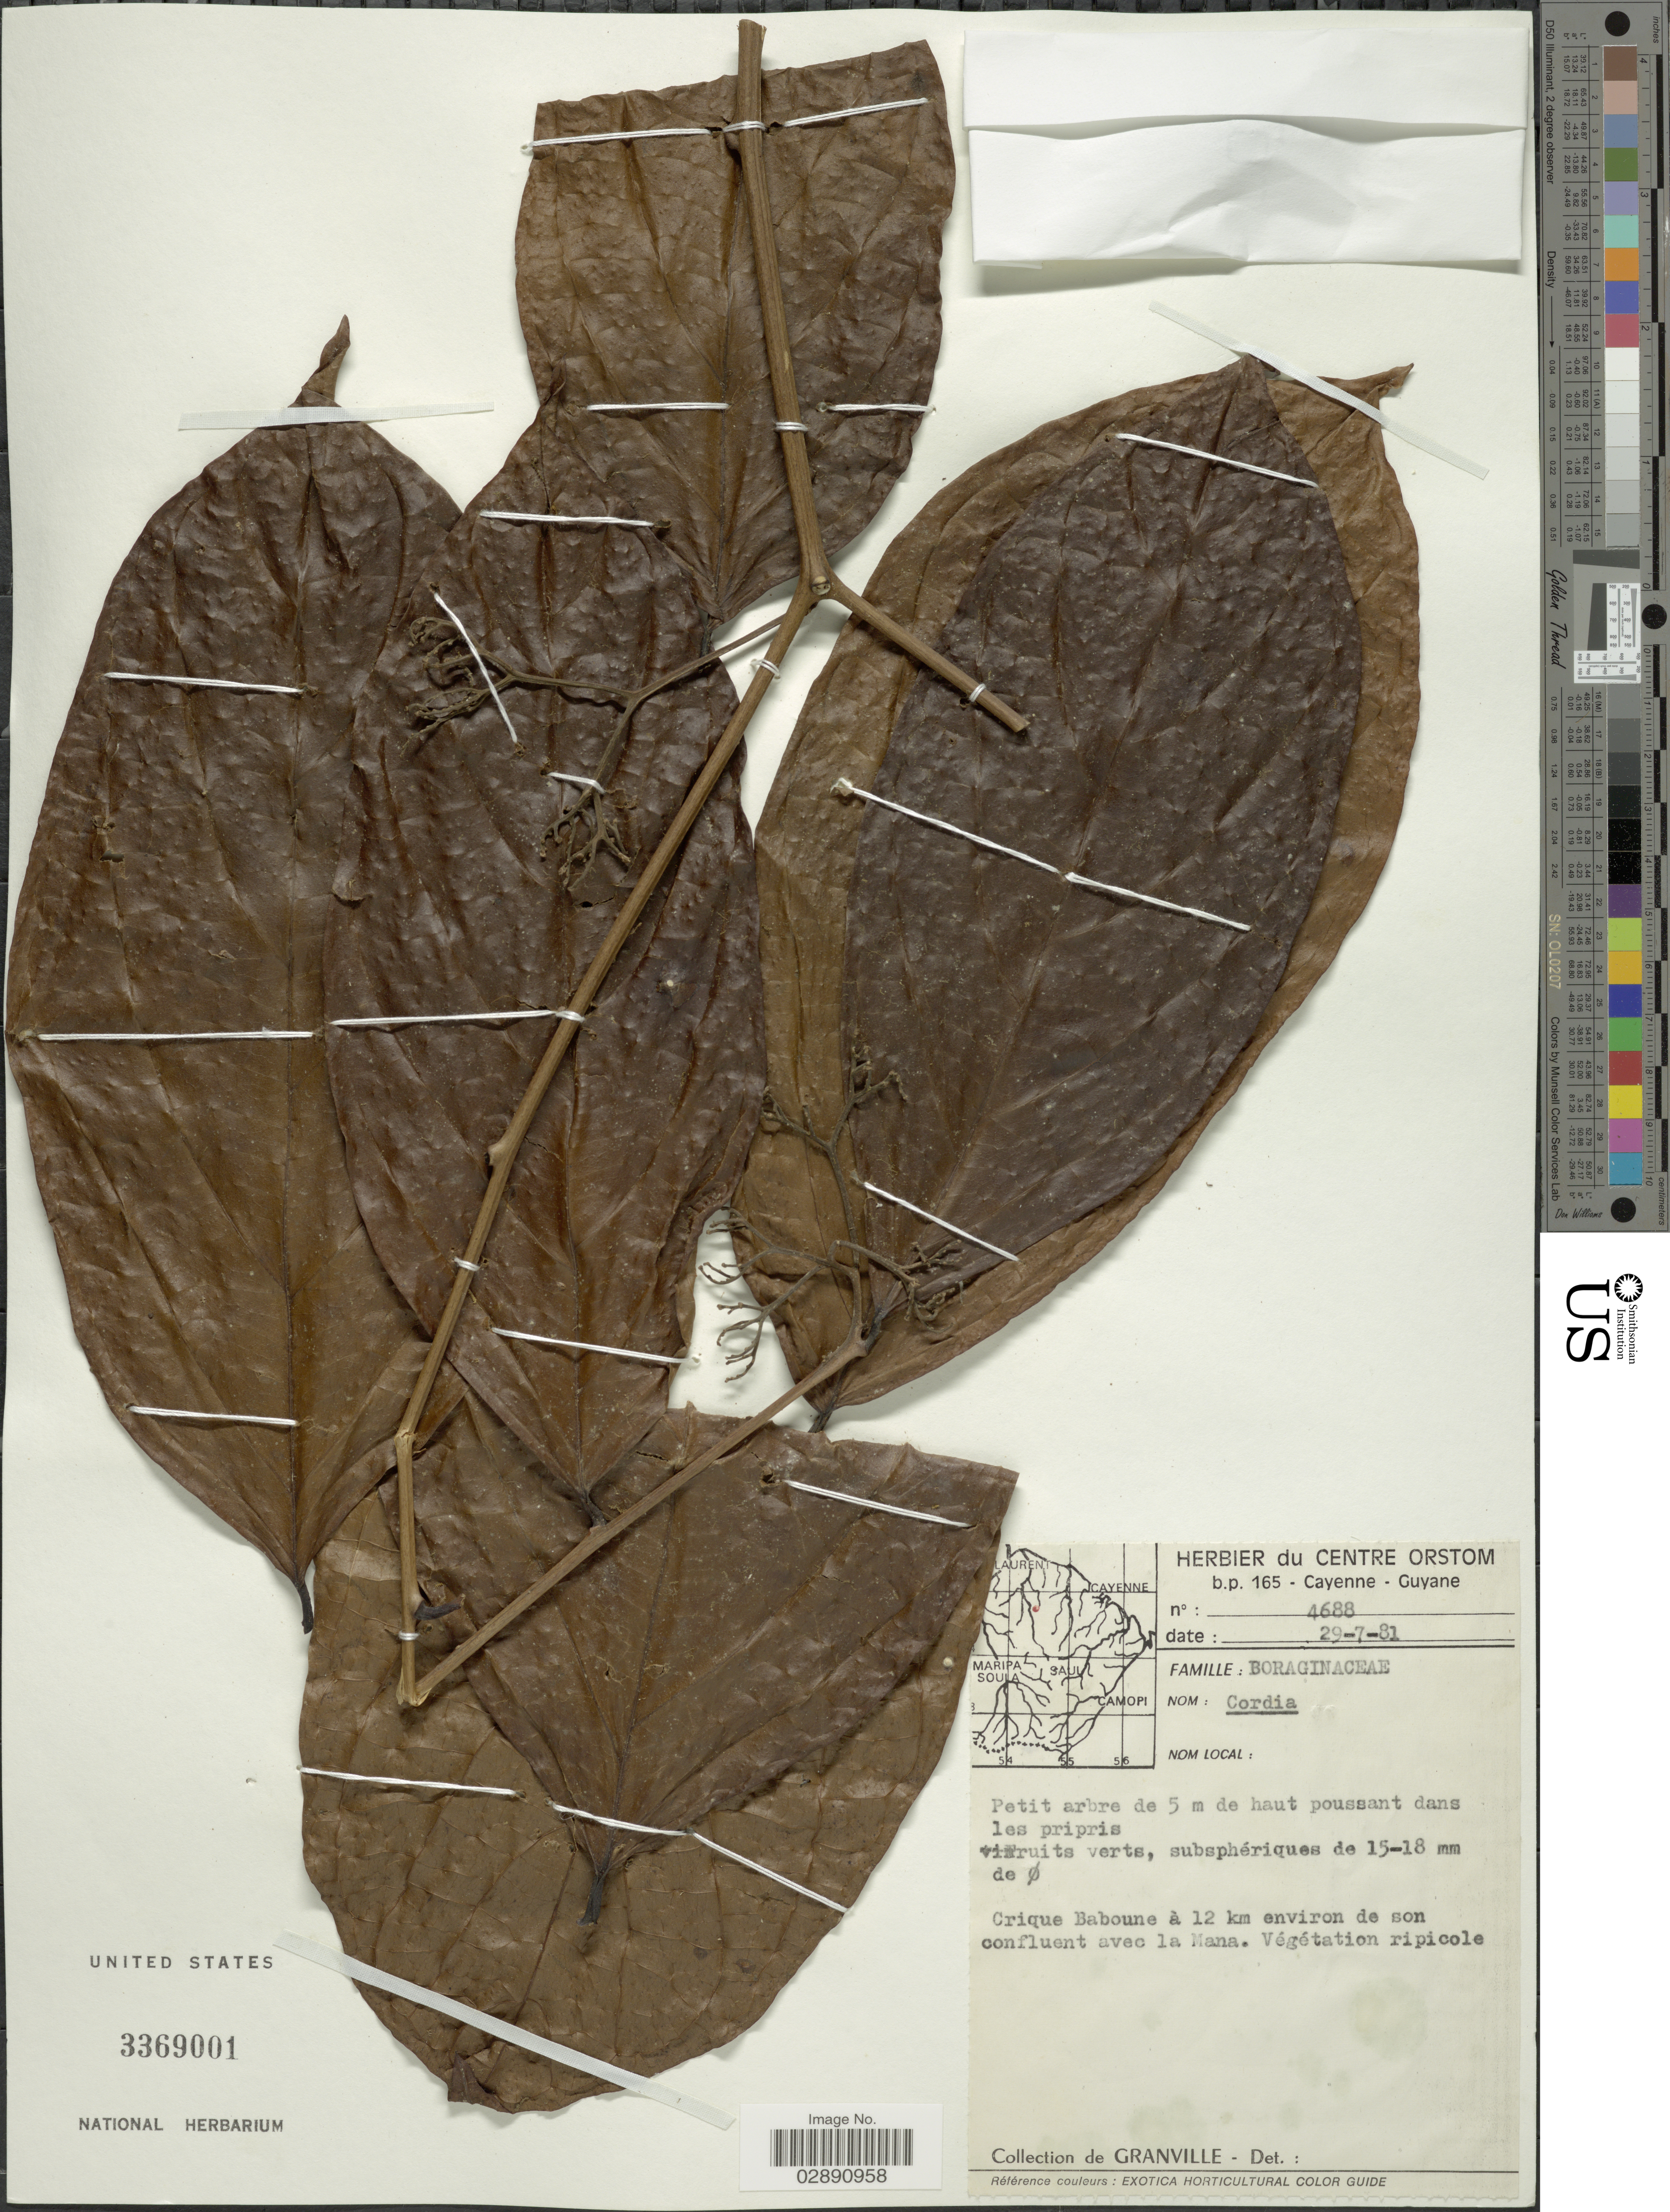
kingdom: Plantae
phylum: Tracheophyta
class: Magnoliopsida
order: Boraginales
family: Cordiaceae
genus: Cordia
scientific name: Cordia laevifrons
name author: I.M. Johnst.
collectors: Granville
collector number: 4688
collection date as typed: Transcribed d/m/y: 29/7/81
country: French Guiana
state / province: Cayenne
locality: Cirque Baboune à 12 km environ de son confluent avec la Mana.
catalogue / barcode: US 3369001